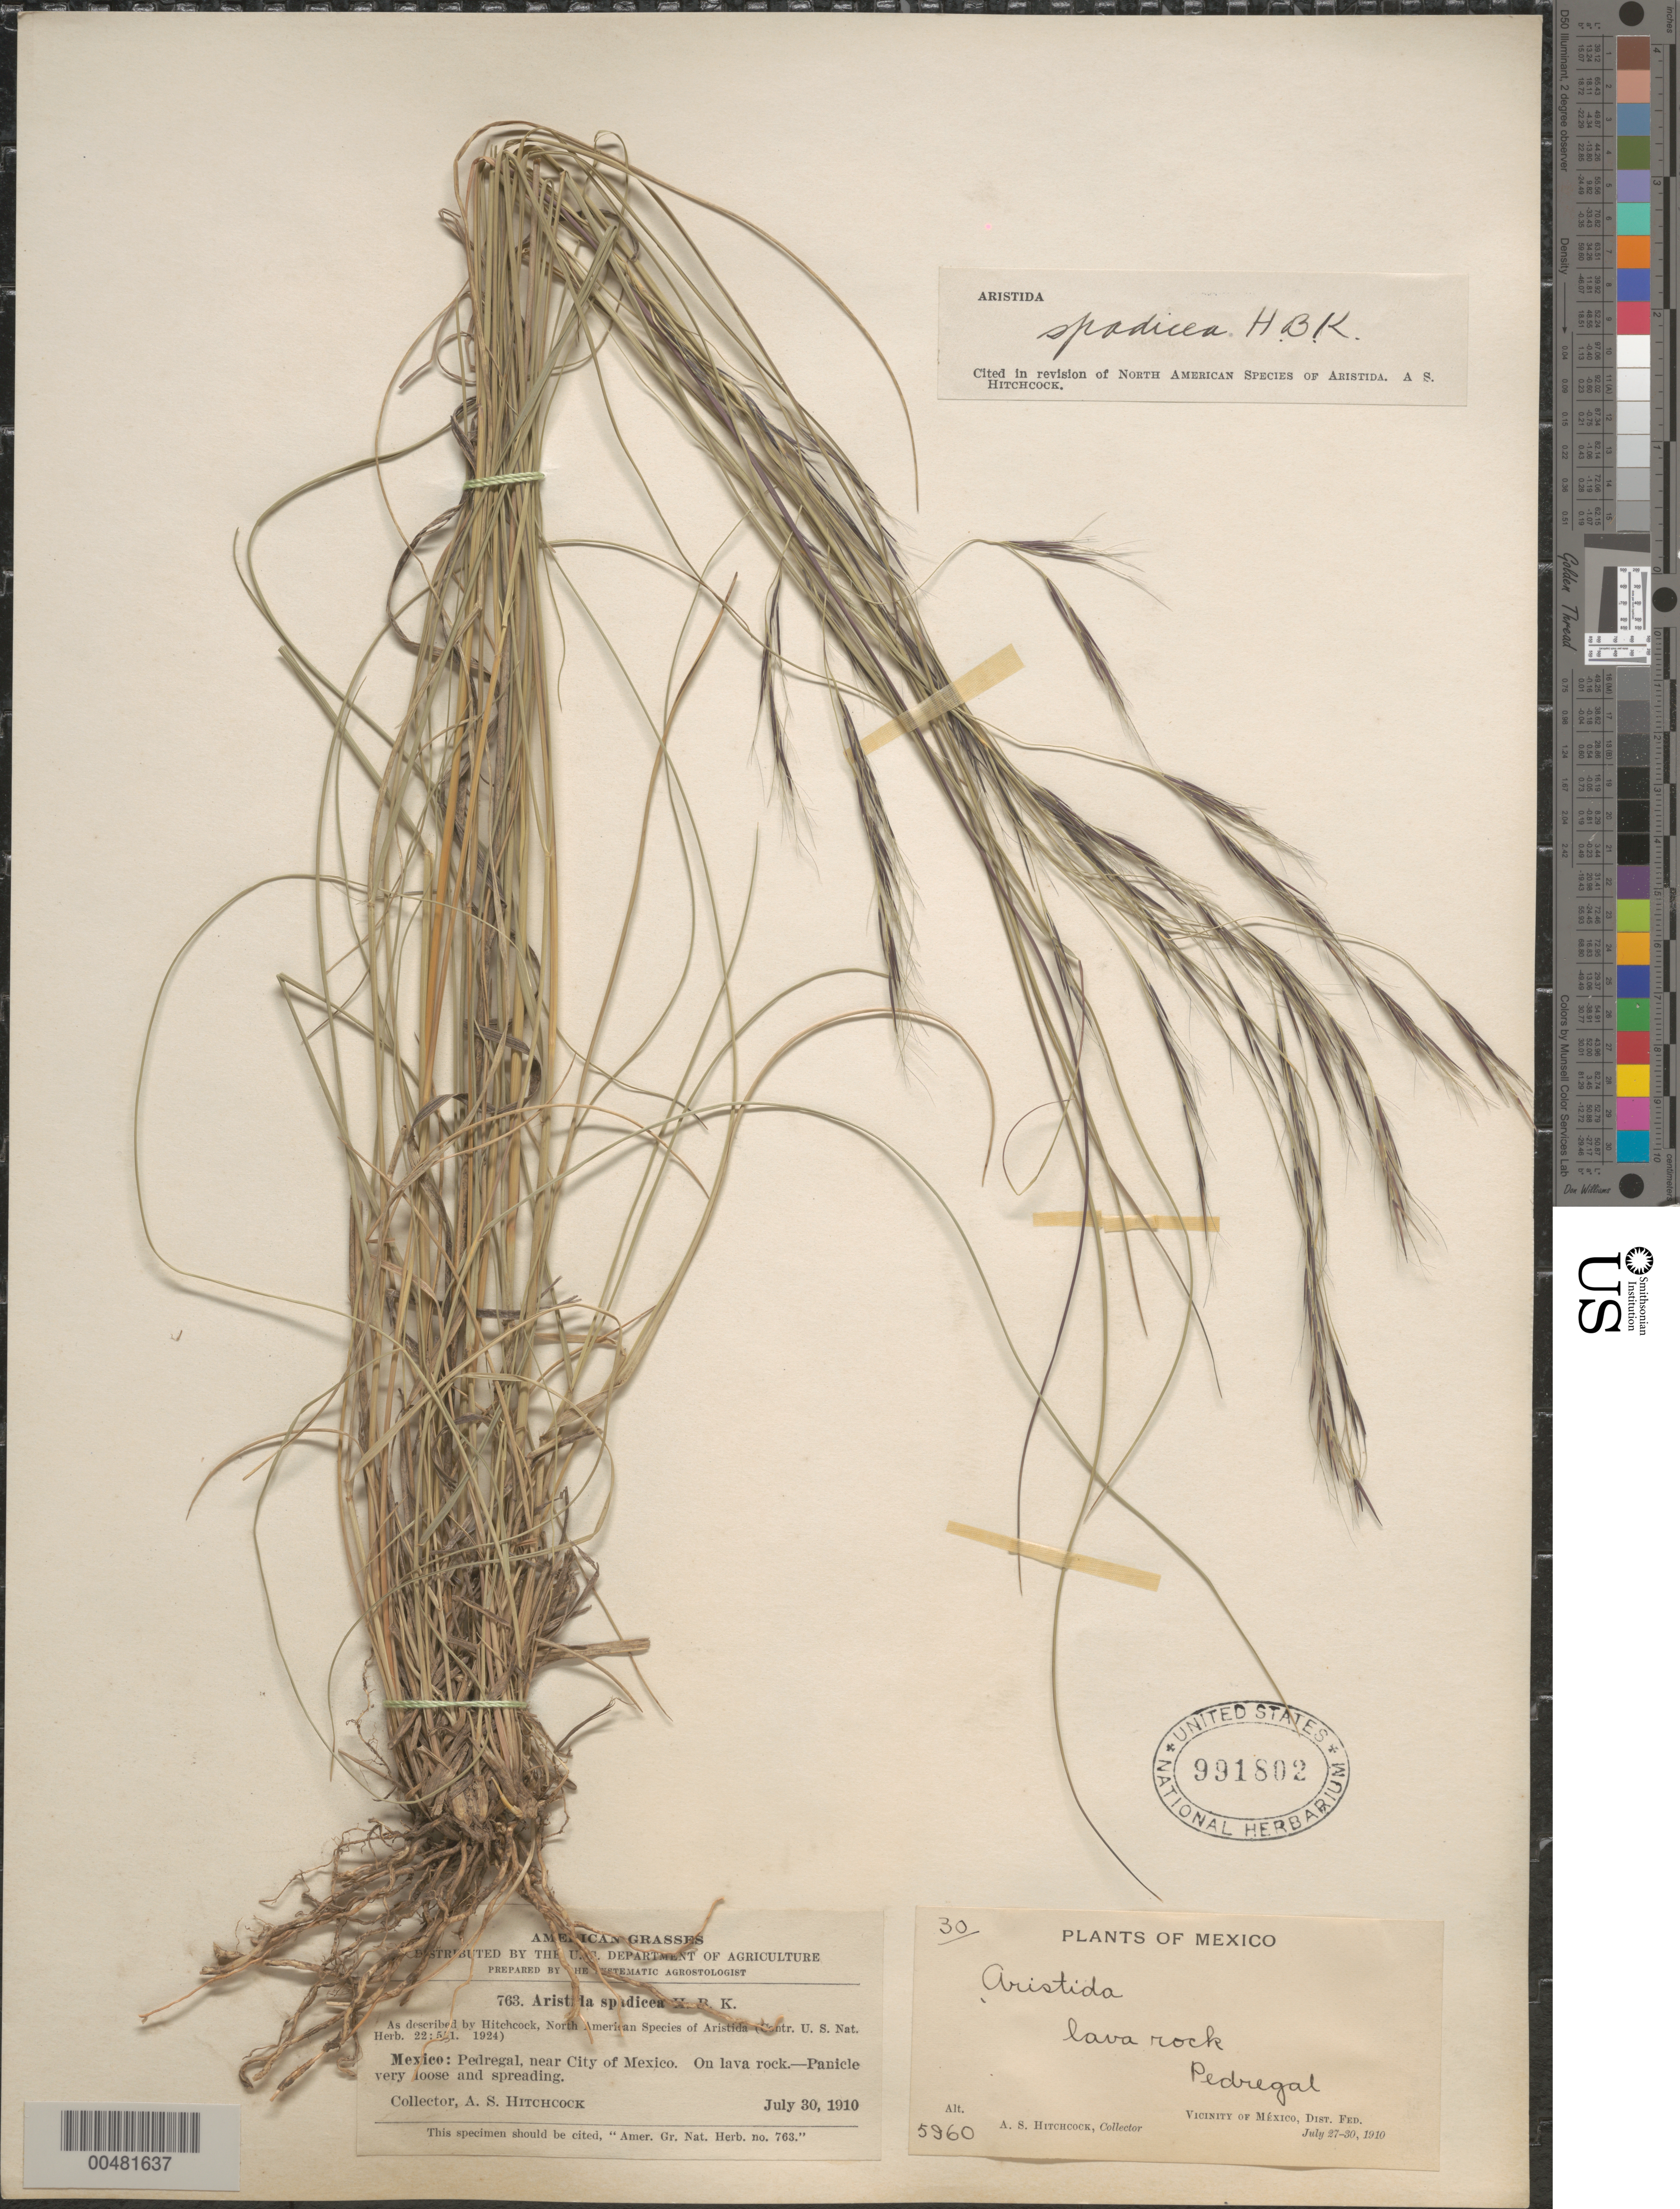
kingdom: Plantae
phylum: Tracheophyta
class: Liliopsida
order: Poales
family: Poaceae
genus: Aristida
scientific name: Aristida laxa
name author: Cav.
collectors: A. S. Hitchcock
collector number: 5960 (30)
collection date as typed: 27 Jul 1910 to 30 Jul 1910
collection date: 1910-07-27/1910-07-30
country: Mexico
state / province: Distrito Federal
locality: Near city of México, Pedregal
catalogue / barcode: US 991802